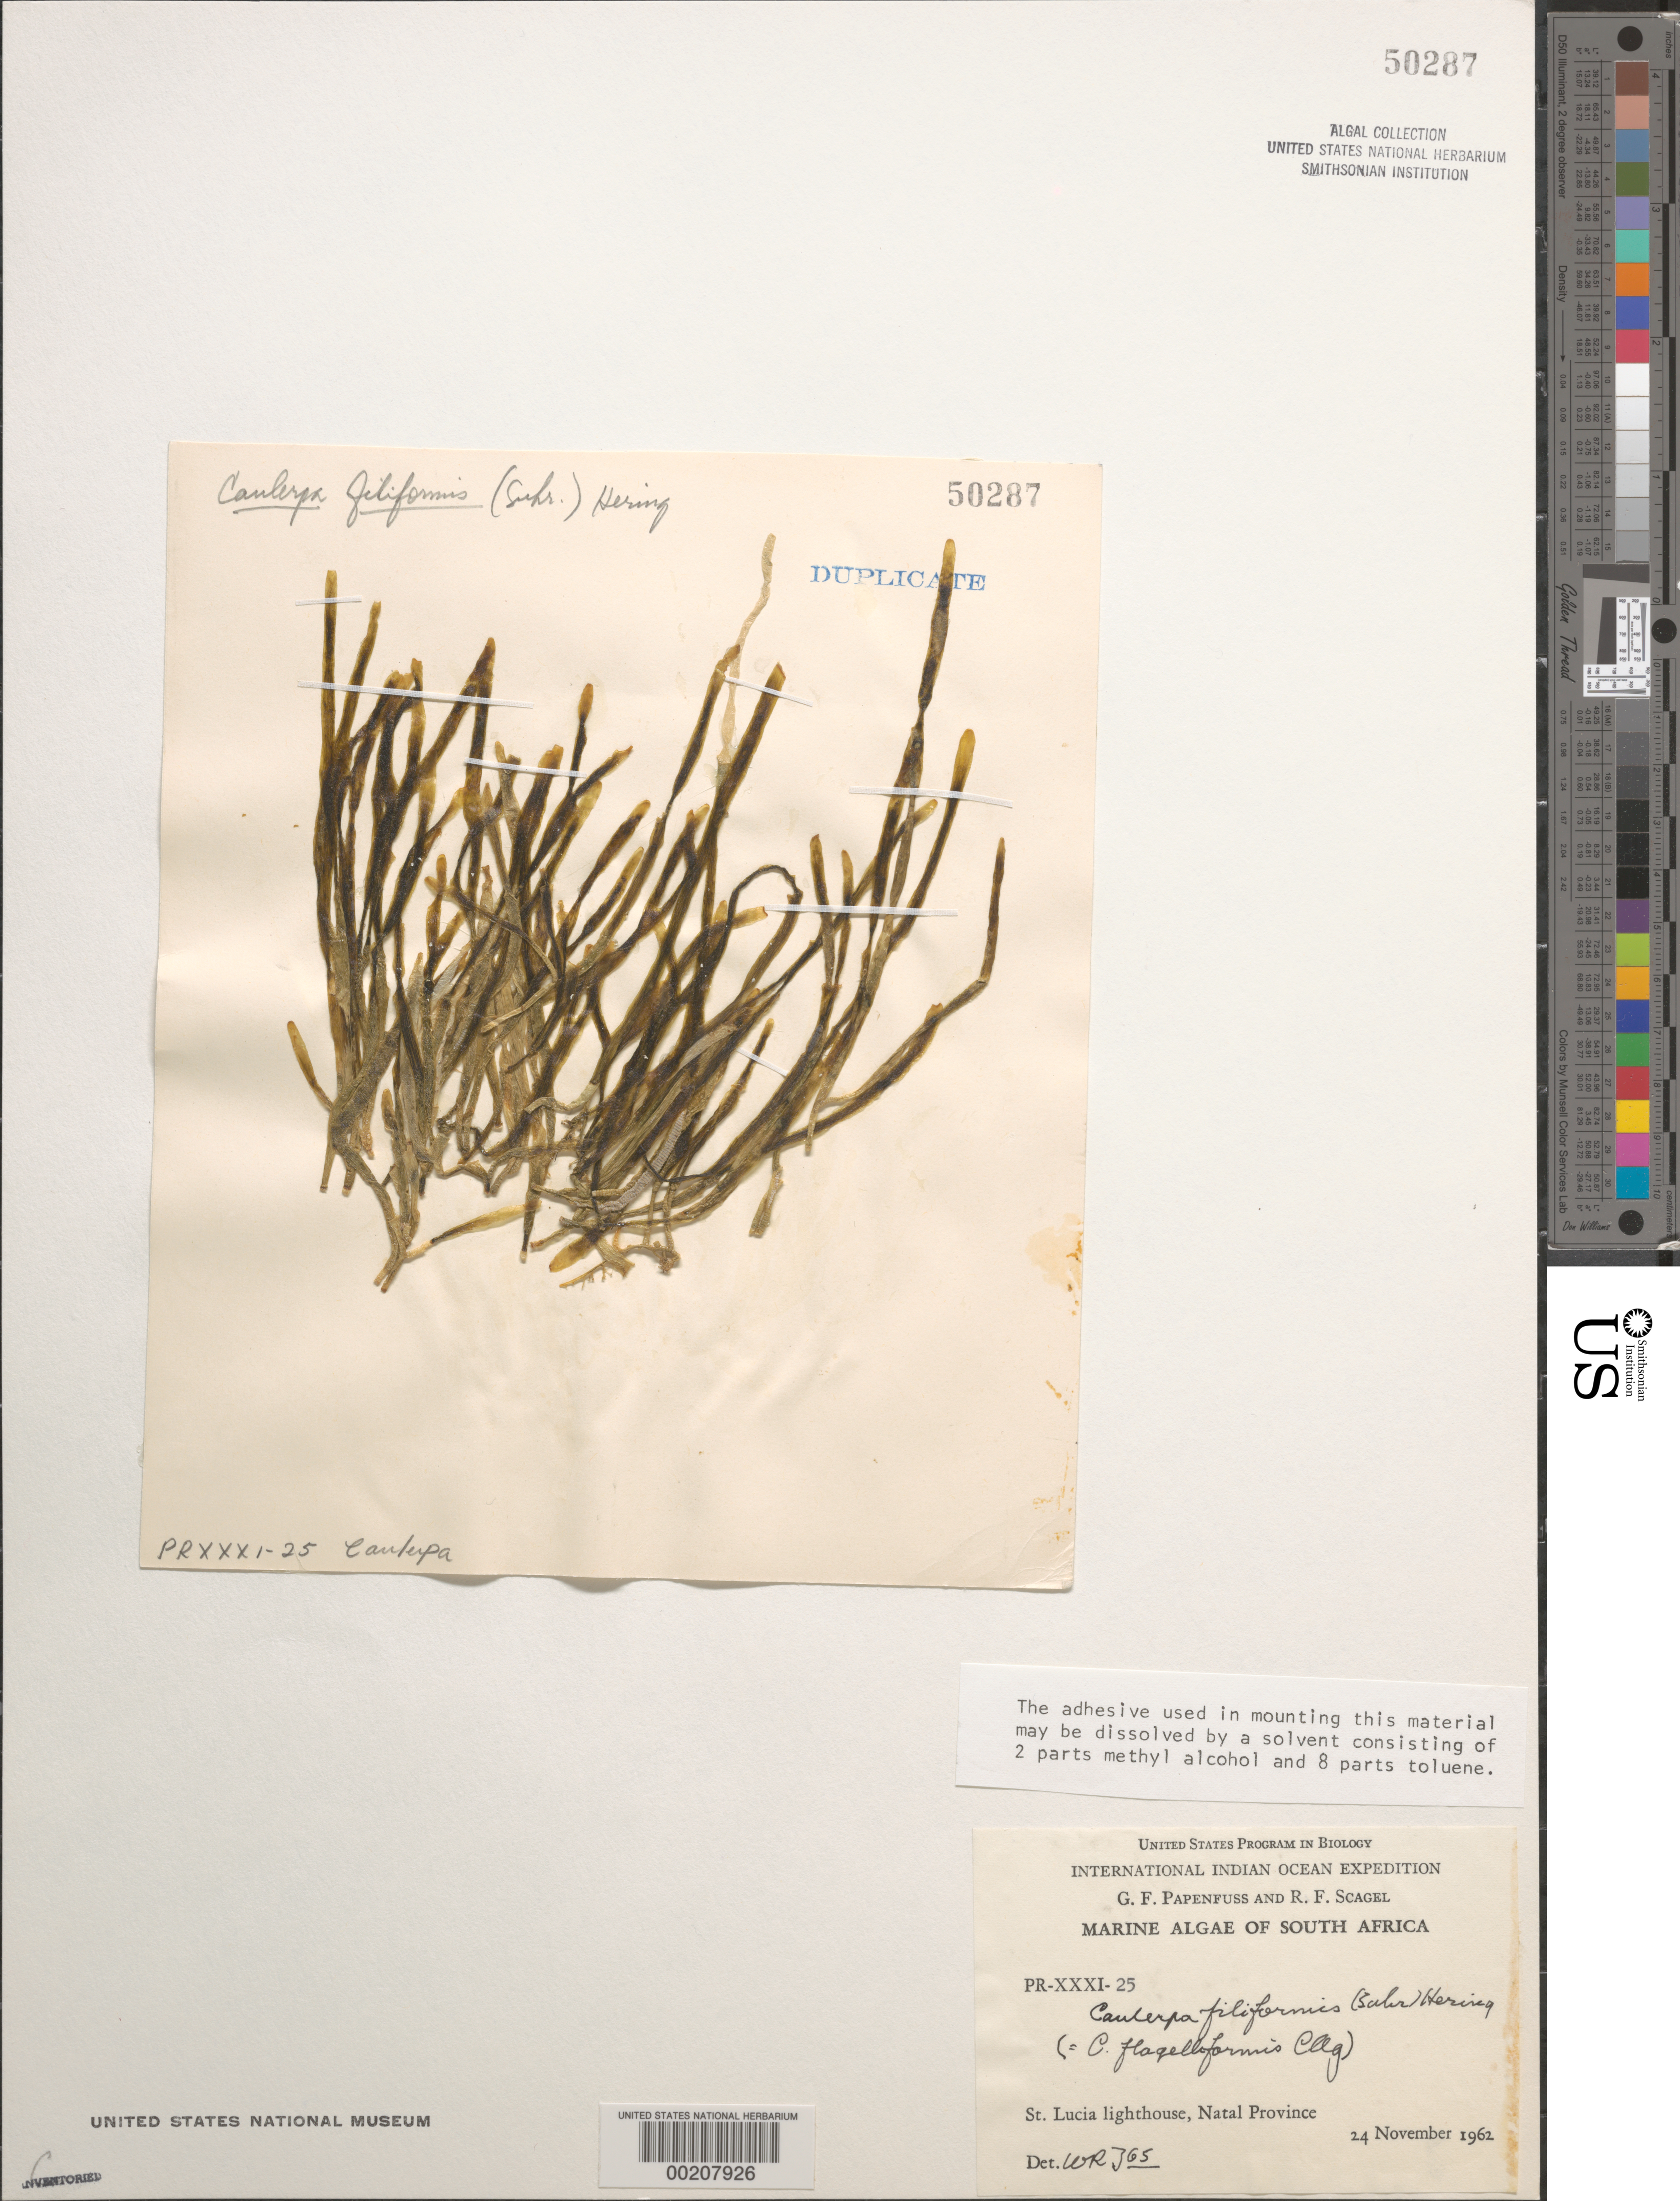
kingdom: Plantae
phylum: Chlorophyta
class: Ulvophyceae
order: Bryopsidales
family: Caulerpaceae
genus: Caulerpa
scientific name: Caulerpa filiformis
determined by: Scagel, R. F.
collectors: G. Papenfuss & R. F. Scagel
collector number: PR-XXXI-25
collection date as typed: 24 Nov 1962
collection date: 1962-11-24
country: South Africa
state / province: KwaZulu-Natal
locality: St. Lucia lighthouse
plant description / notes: International Indian Ocean Expedition, 1962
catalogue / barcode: US 50287